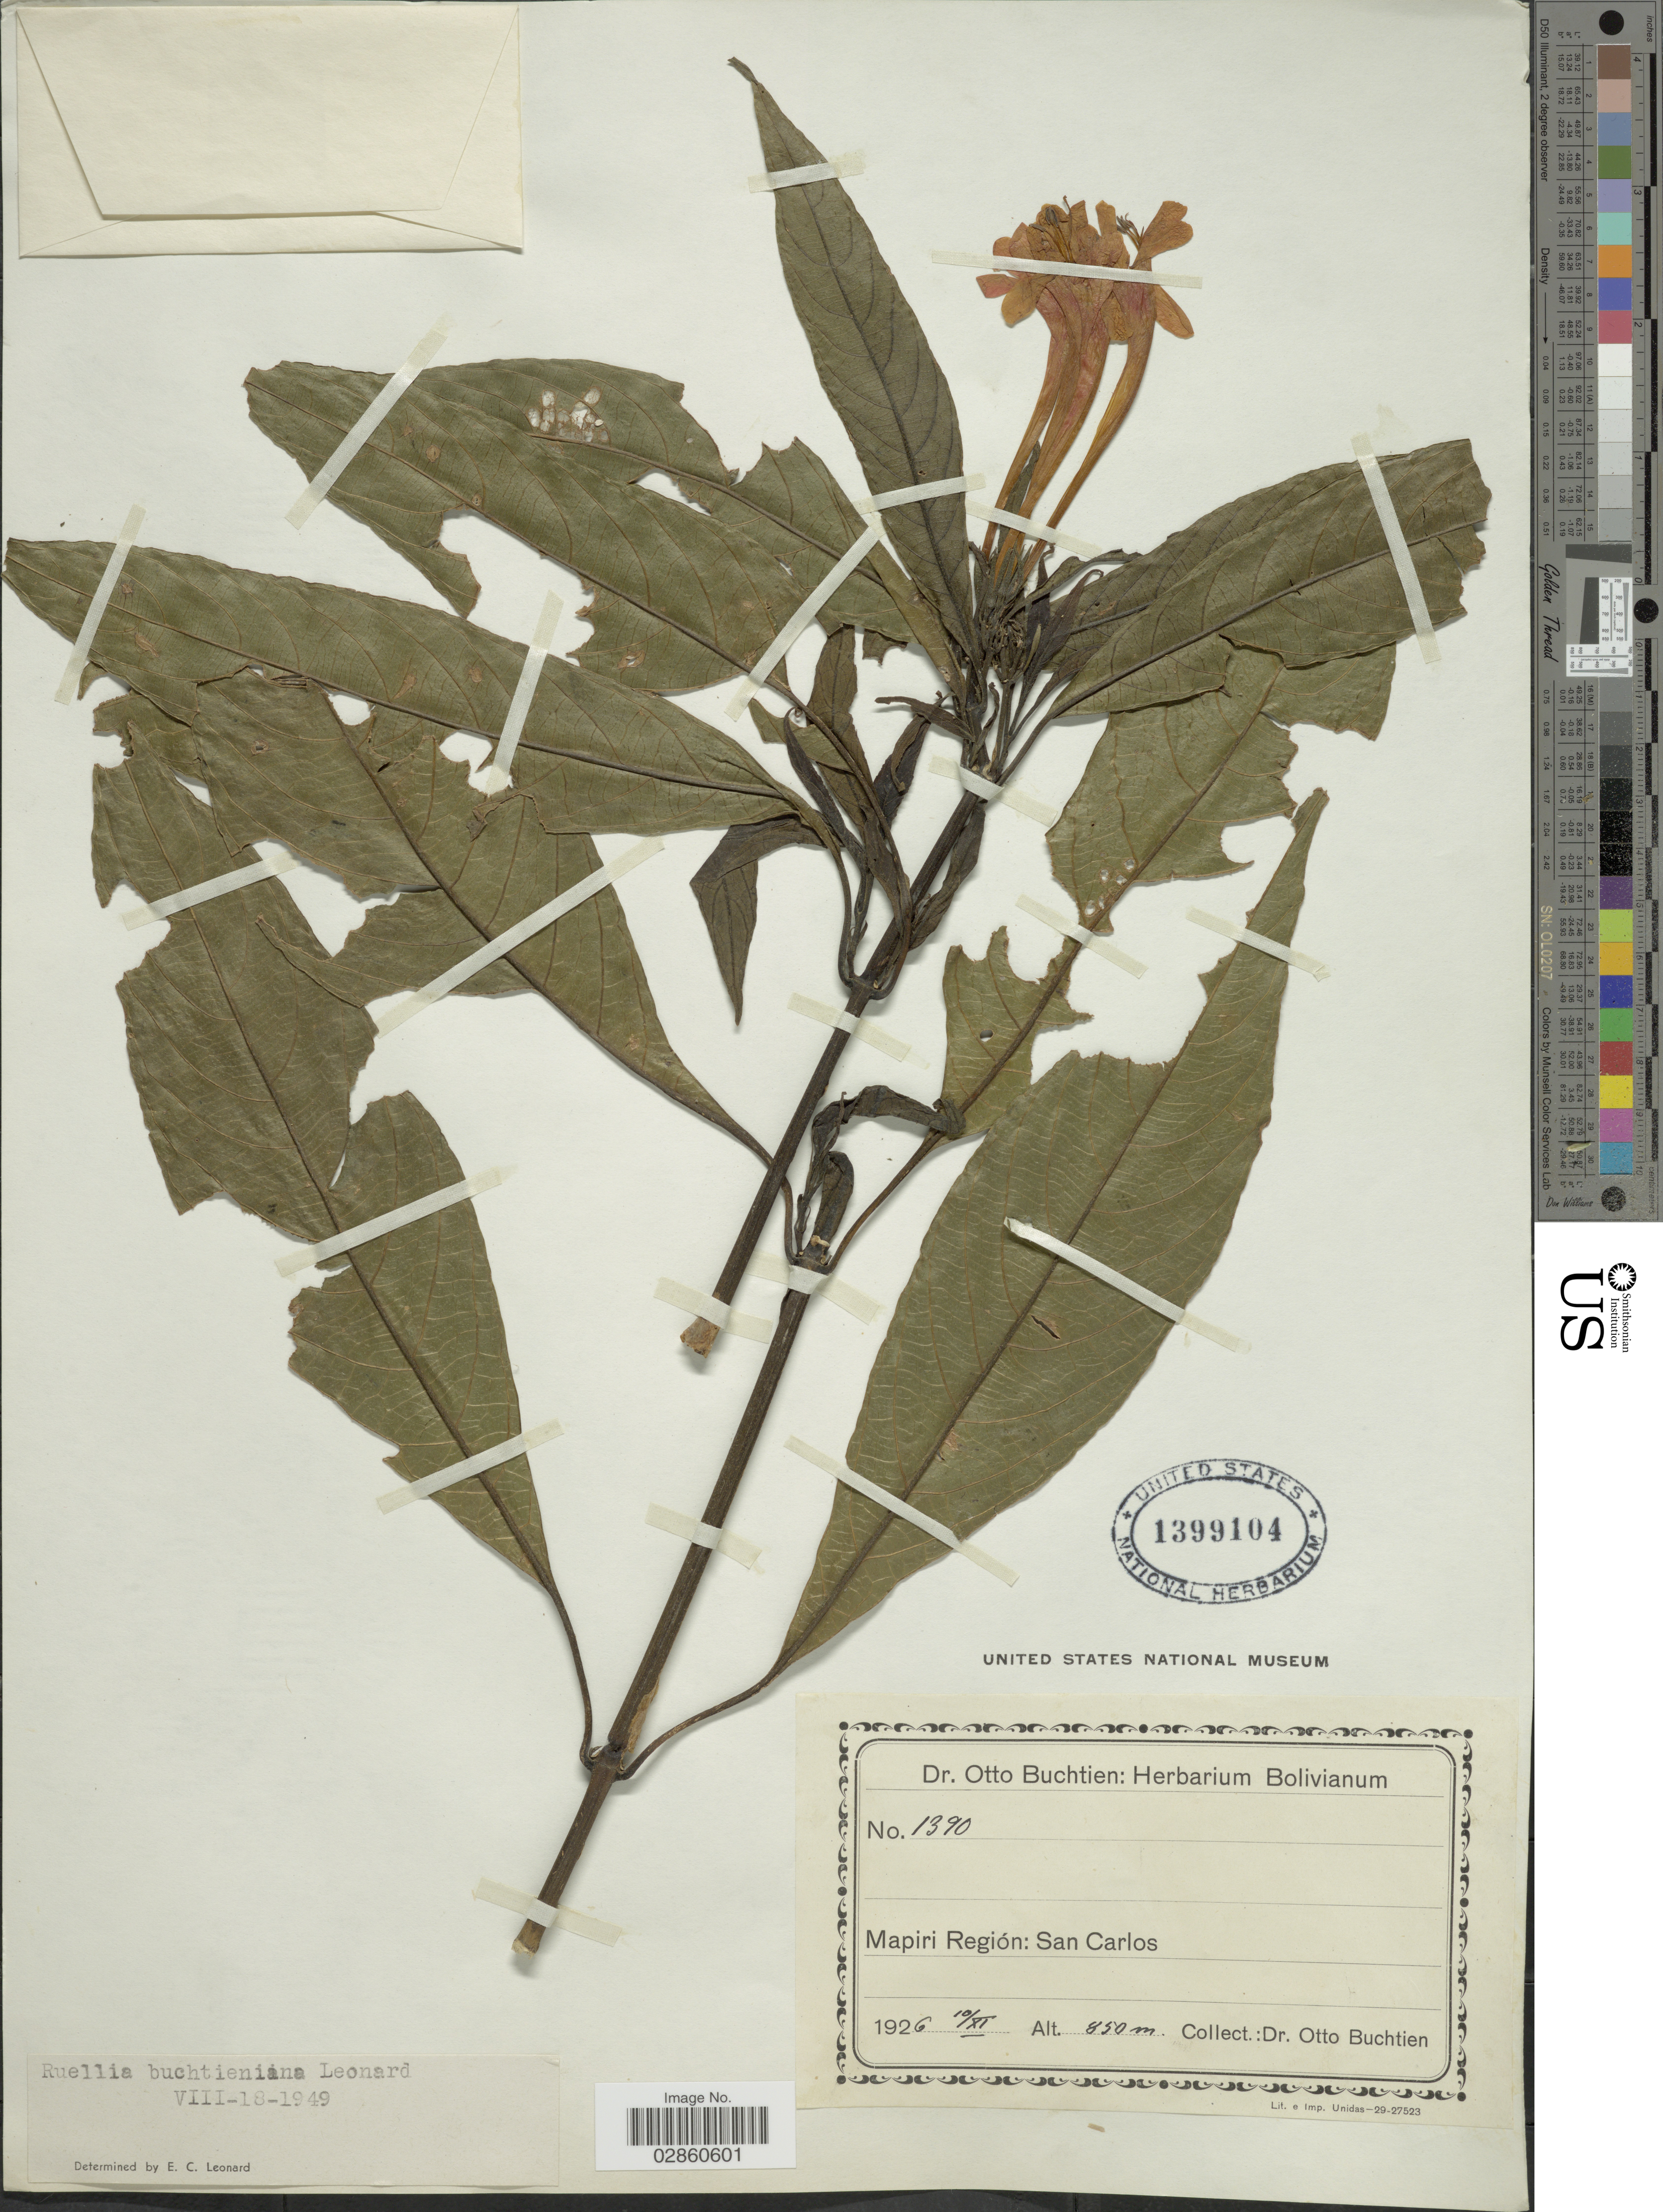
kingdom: Plantae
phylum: Tracheophyta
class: Magnoliopsida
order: Lamiales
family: Acanthaceae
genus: Ruellia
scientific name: Ruellia haenkeana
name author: (Nees) Wassh.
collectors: O. Buchtien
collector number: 1390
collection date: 1926-11-10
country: Bolivia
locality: Mapiri Región: San Carlos.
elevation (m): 850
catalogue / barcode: US 1399104